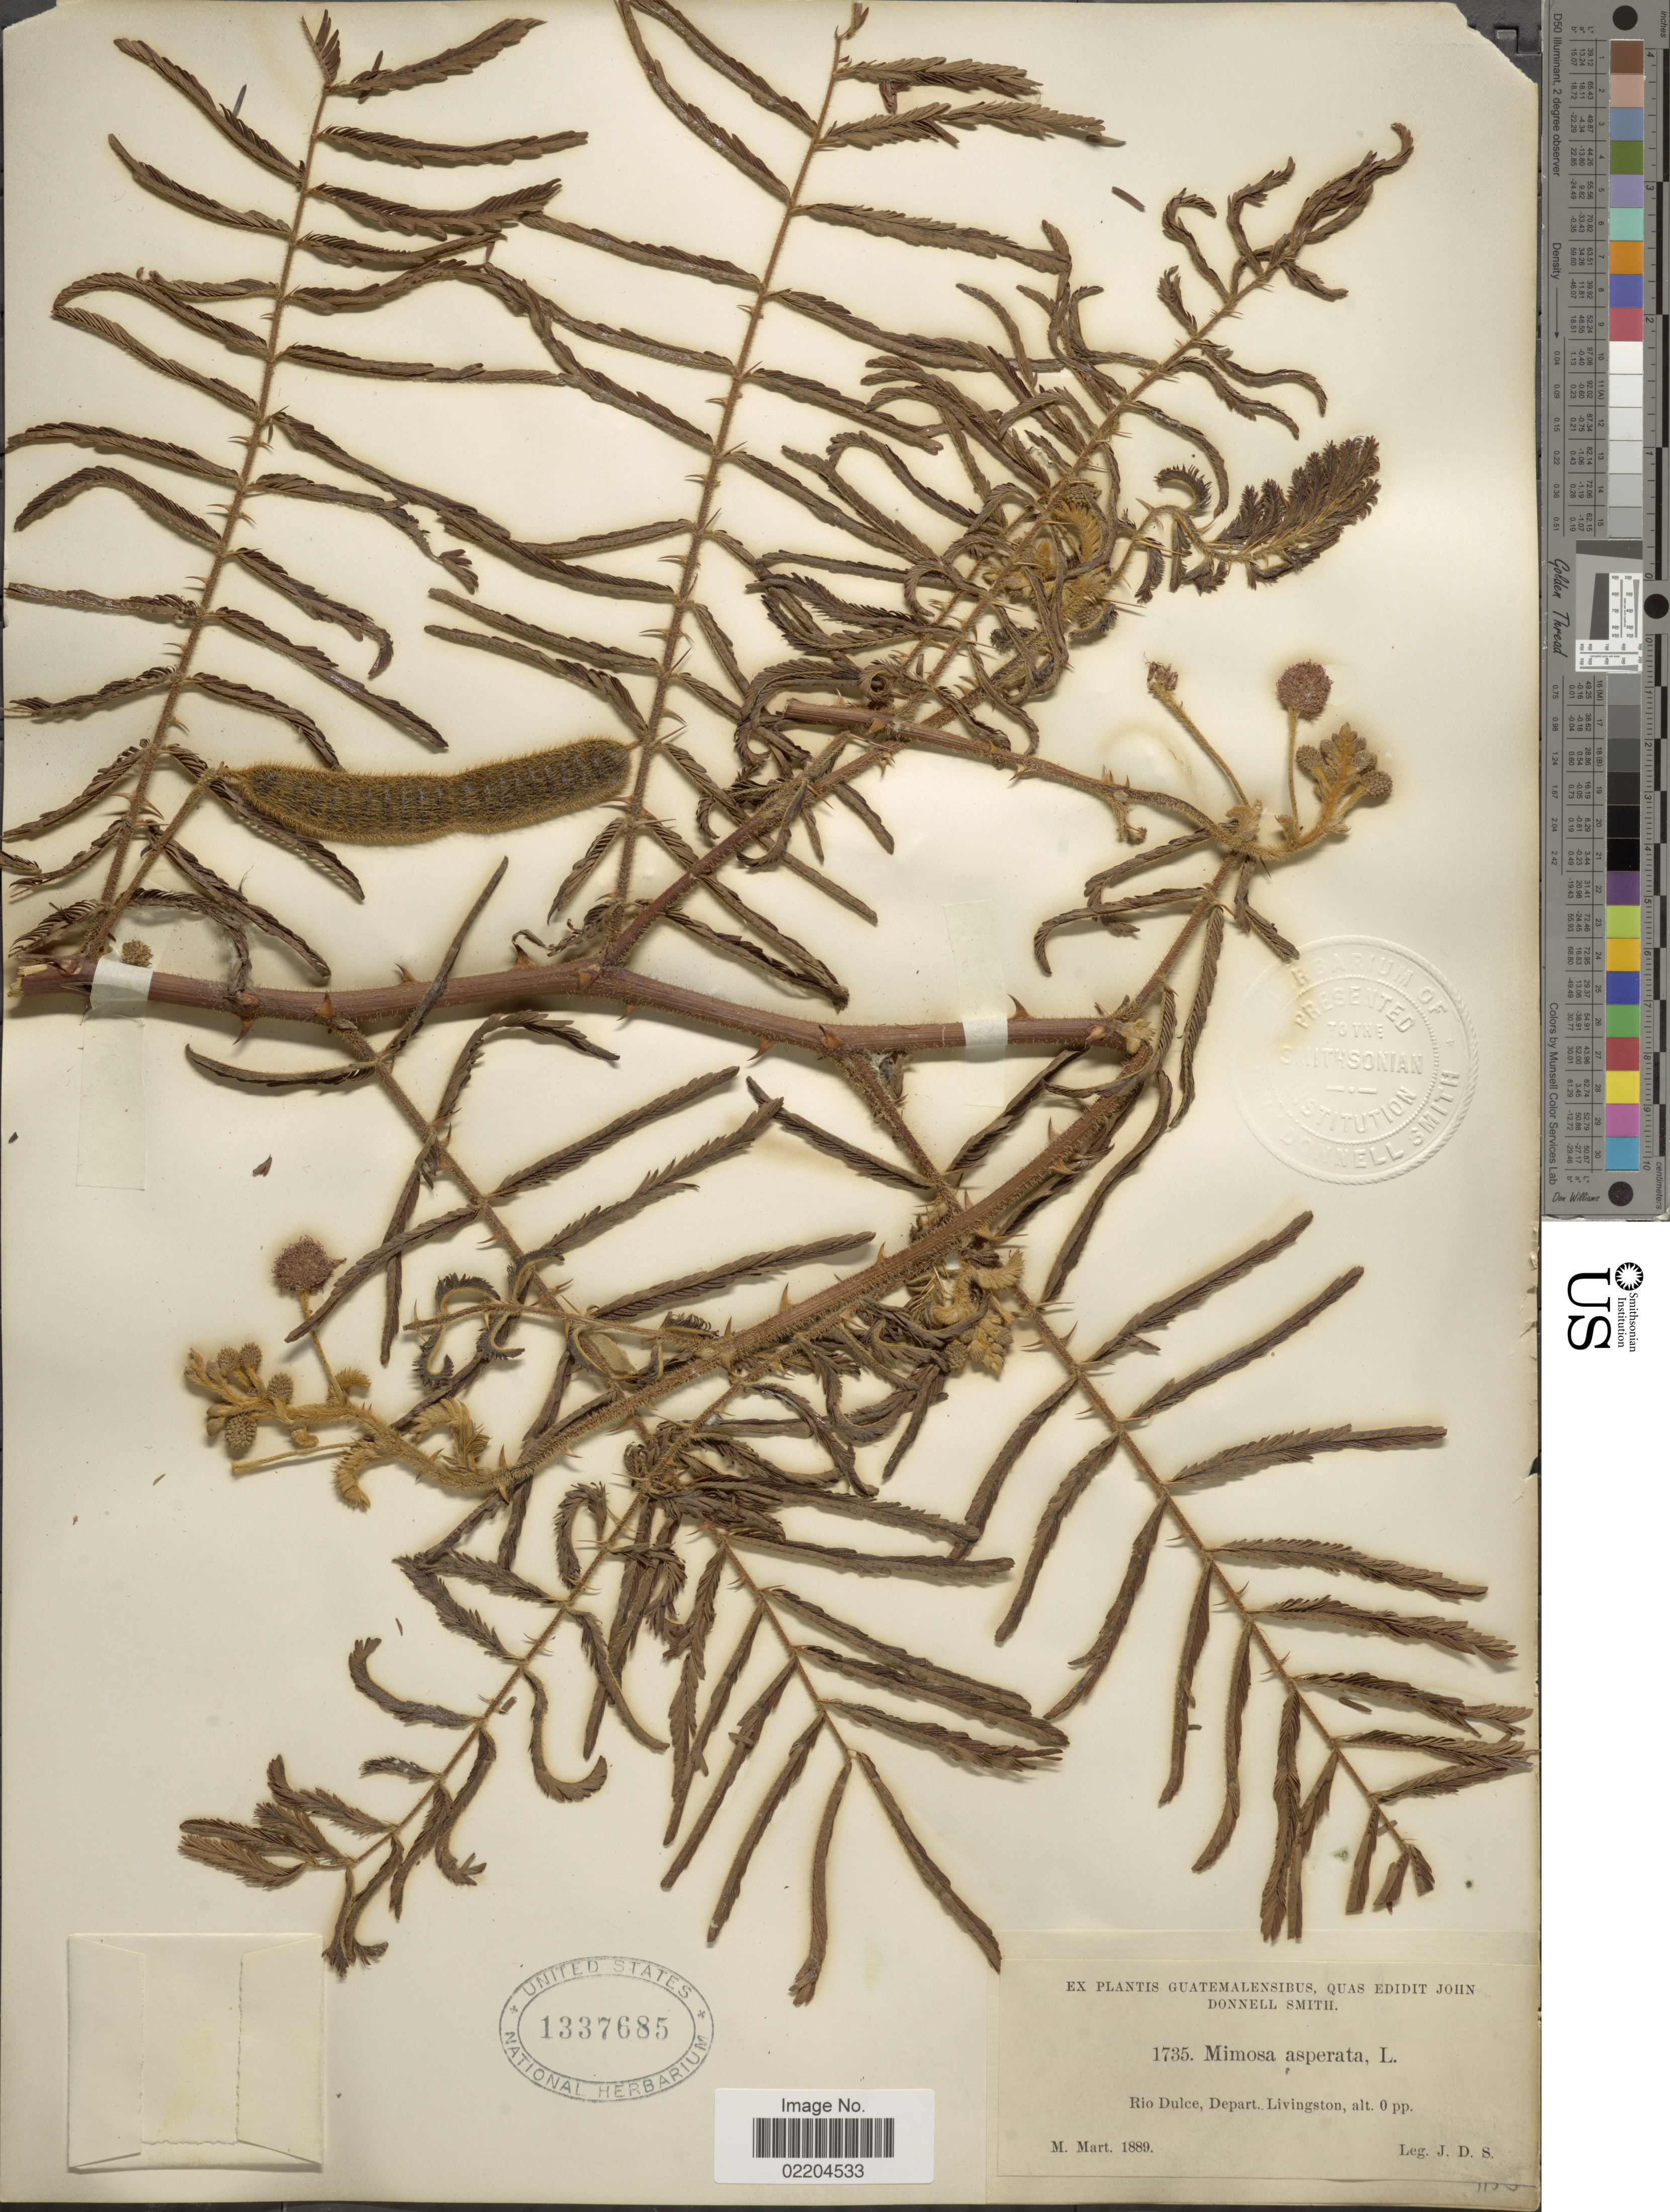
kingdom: Plantae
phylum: Tracheophyta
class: Magnoliopsida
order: Fabales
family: Fabaceae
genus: Mimosa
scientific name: Mimosa pigra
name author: L.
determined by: Strong, Mark T., (BOT), Smithsonian Institution - National Museum of Natural History (UNITED STATES)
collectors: J. Donnell Smith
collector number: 1735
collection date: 1889-03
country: Guatemala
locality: Rio Dulce,Depart. Livingston.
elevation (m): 0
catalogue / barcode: US 1337685